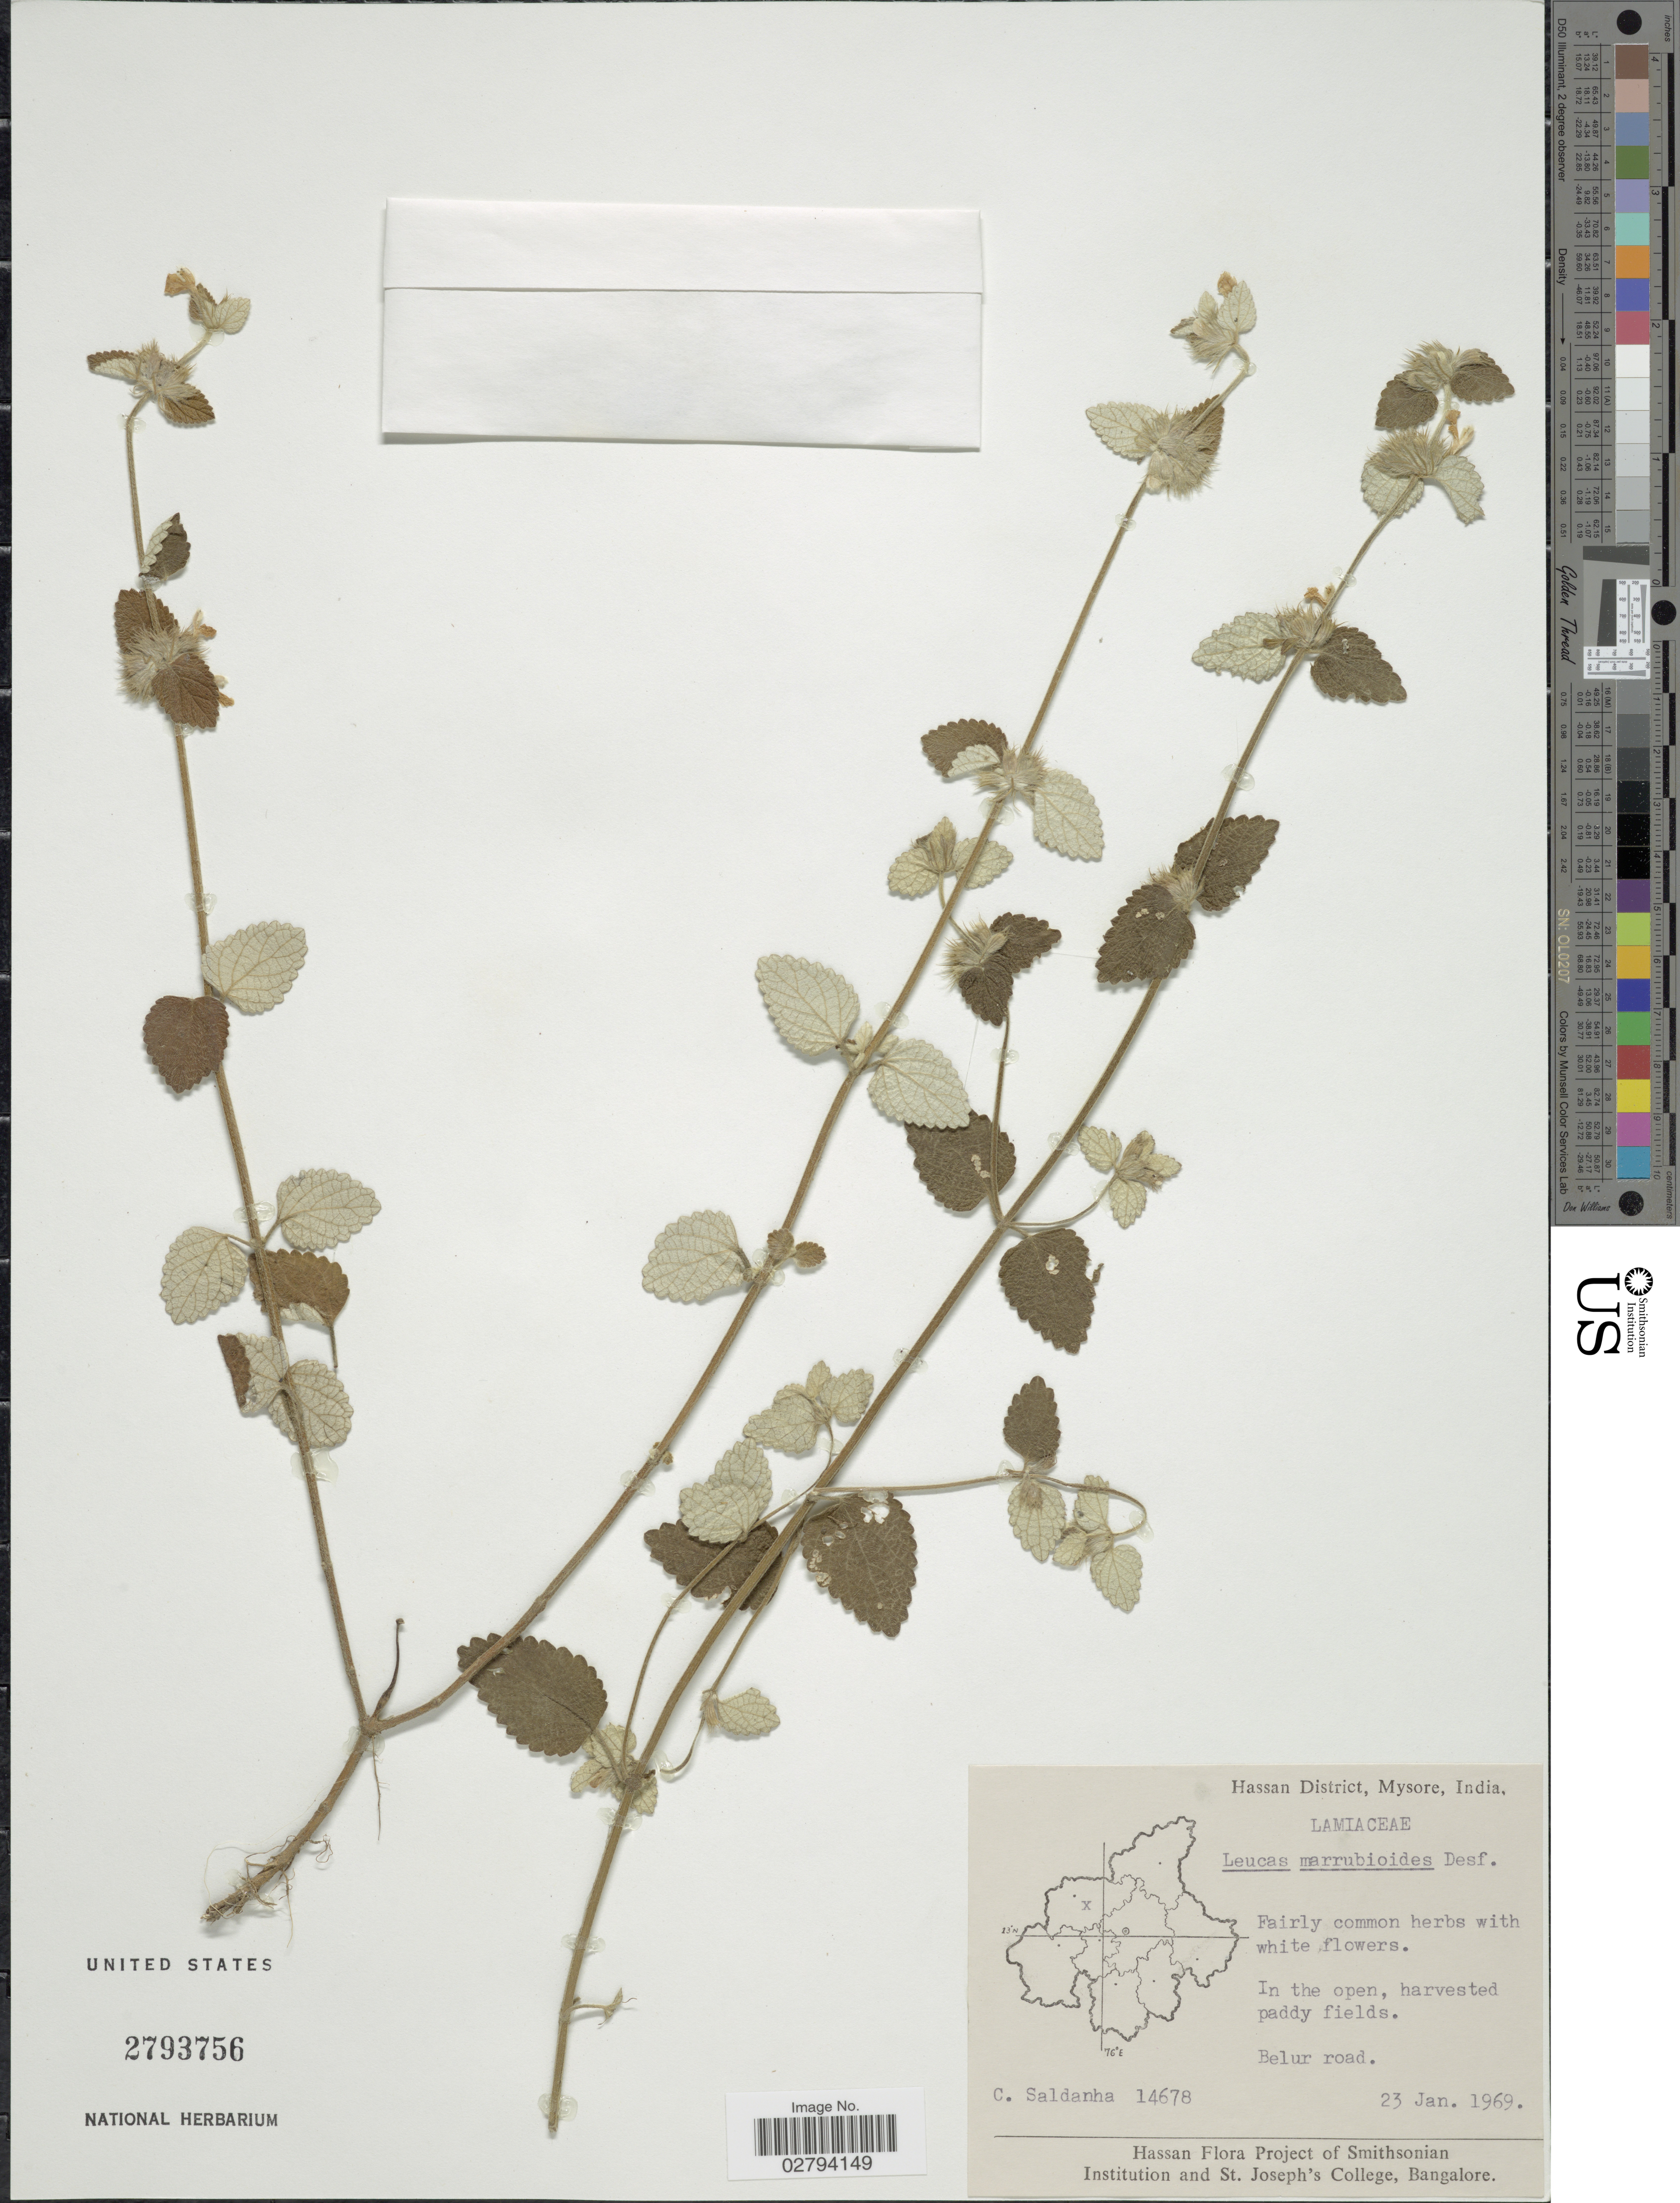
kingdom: Plantae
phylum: Tracheophyta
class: Magnoliopsida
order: Lamiales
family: Lamiaceae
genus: Leucas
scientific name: Leucas marrubioides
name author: Desf.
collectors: C. Saldanha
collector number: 14678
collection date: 1969-01-23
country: India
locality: Hassan District, Mysore, India, Belur road.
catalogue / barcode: US 2793756